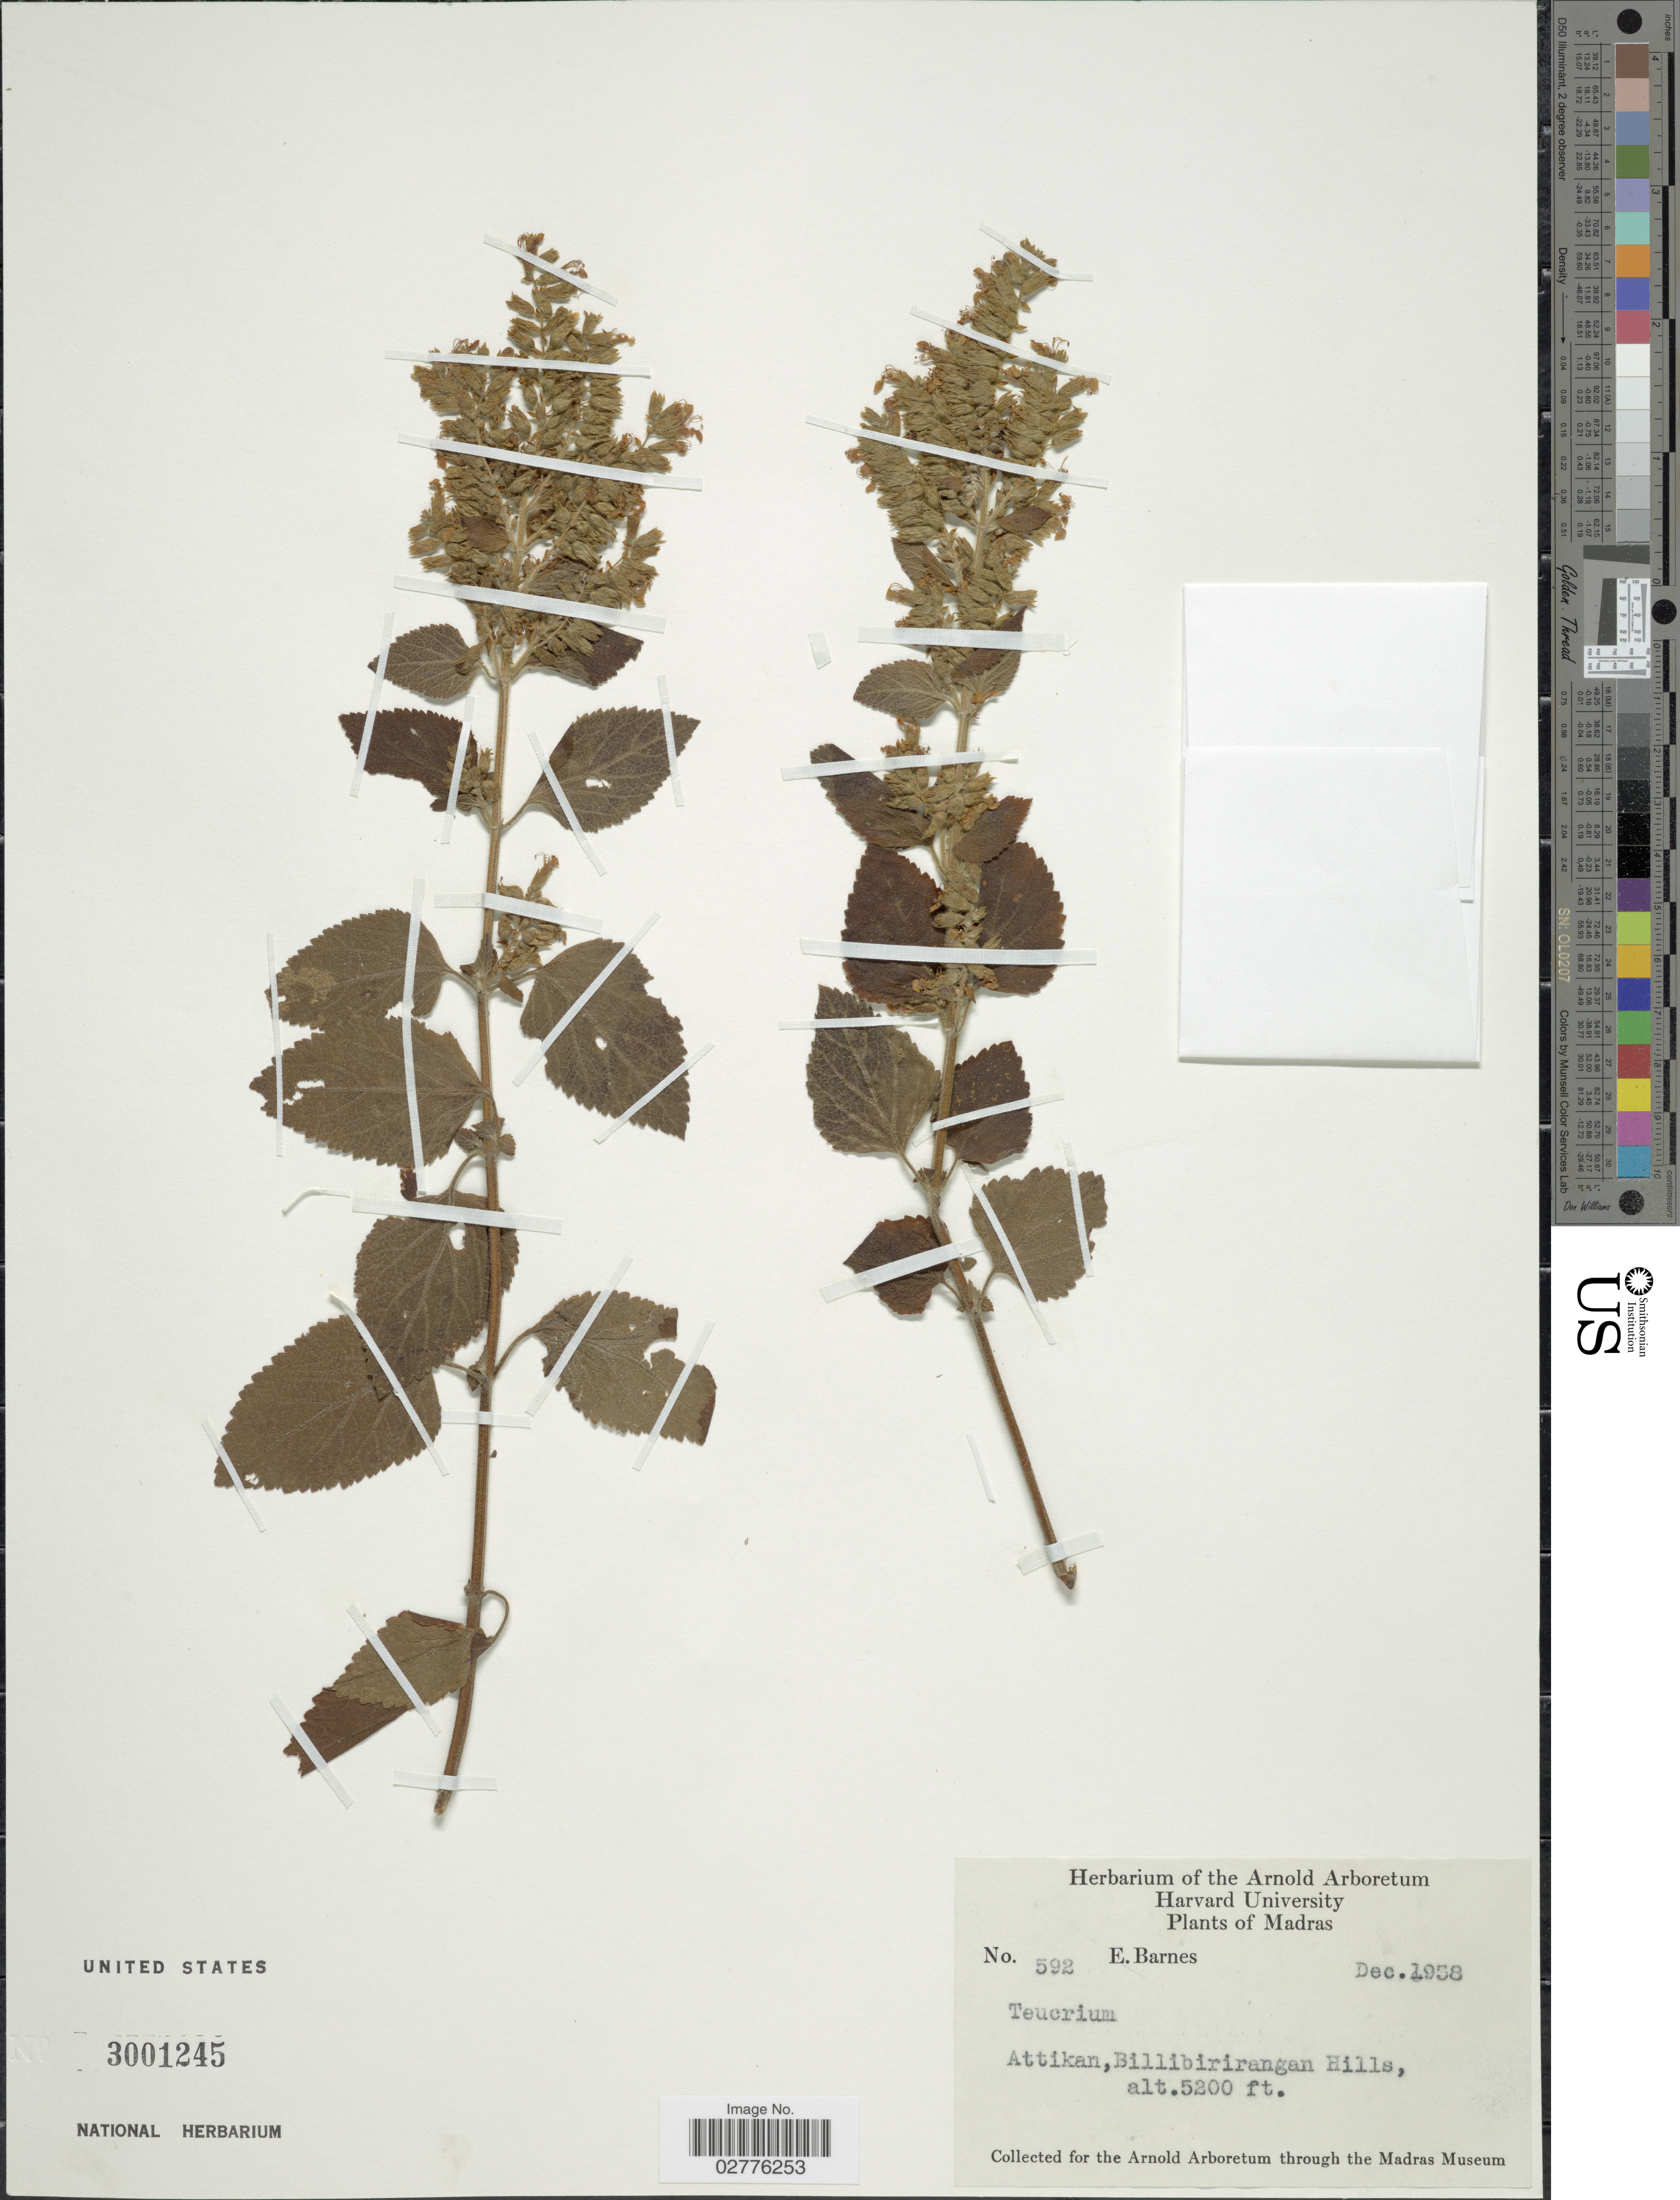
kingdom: Plantae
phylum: Tracheophyta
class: Magnoliopsida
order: Lamiales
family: Lamiaceae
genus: Teucrium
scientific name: Teucrium sp.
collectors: E. Barnes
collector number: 592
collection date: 1958-12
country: India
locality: Madras, Attikan, Billibirirangan Hills.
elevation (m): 1585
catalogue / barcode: US 3001245